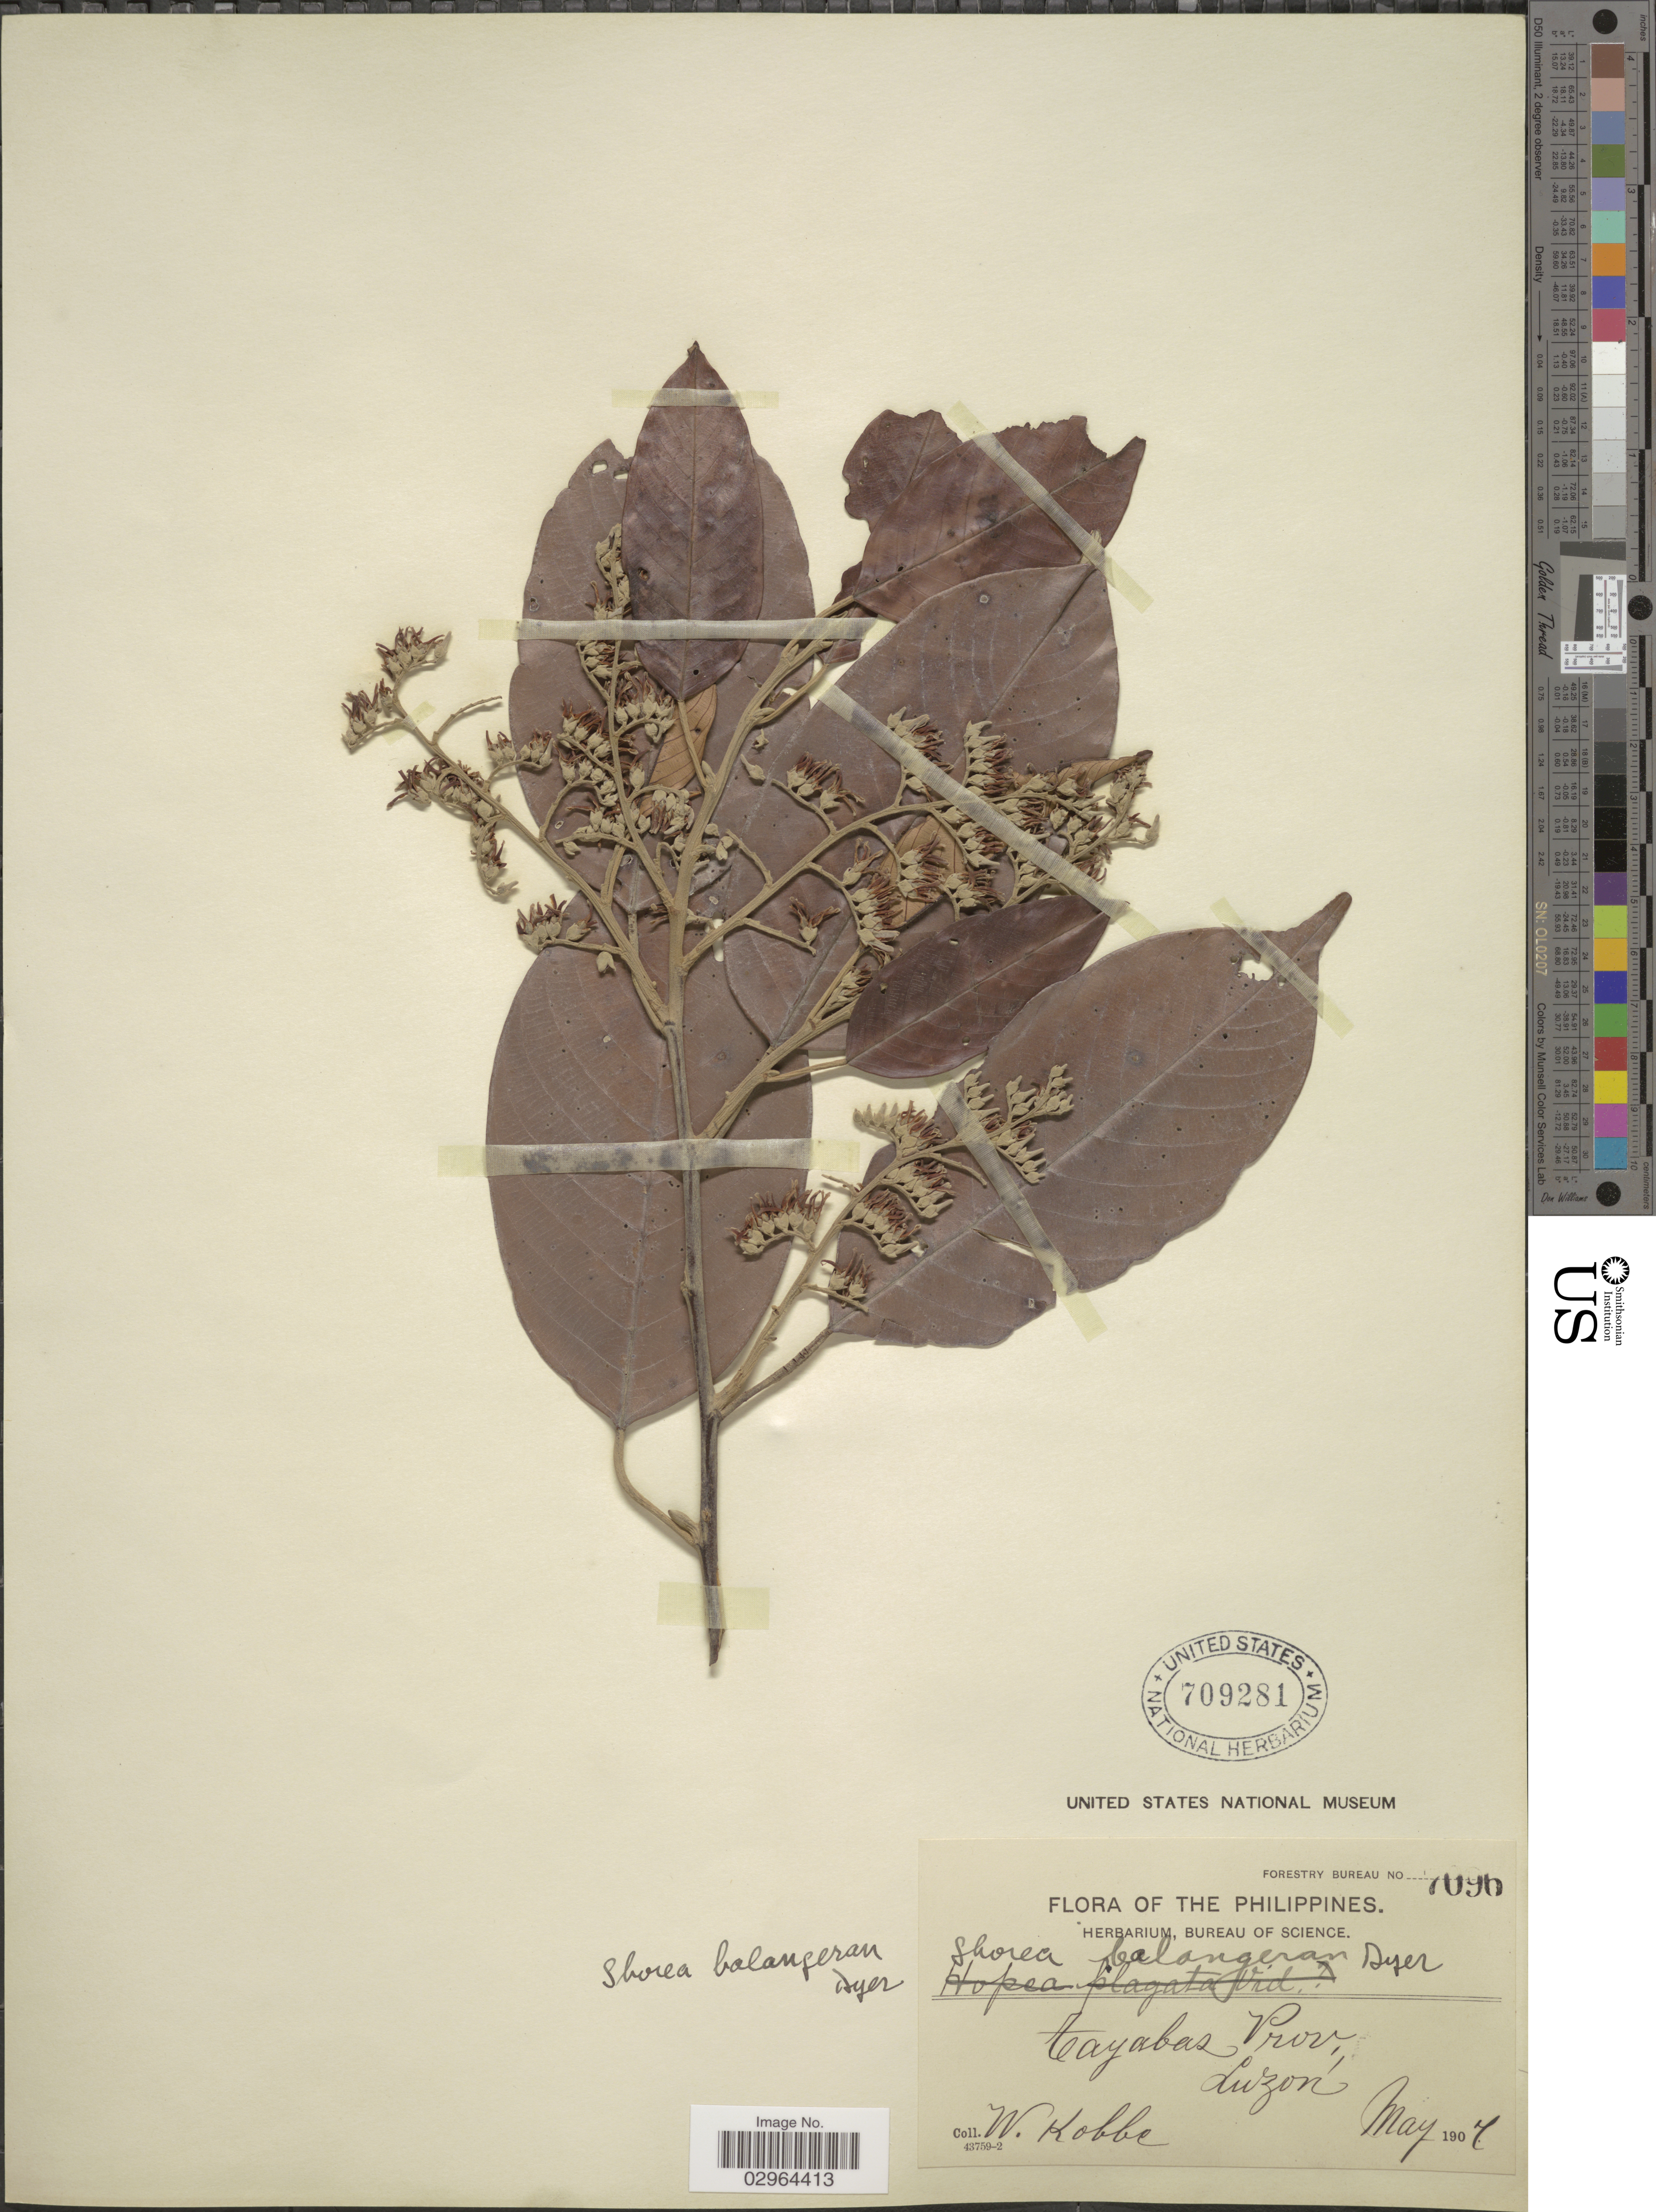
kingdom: Plantae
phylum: Tracheophyta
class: Magnoliopsida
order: Malvales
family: Dipterocarpaceae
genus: Shorea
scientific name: Shorea astylosa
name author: Foxw.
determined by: Strong, Mark T., (BOT), Smithsonian Institution - National Museum of Natural History (UNITED STATES)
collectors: W. Kobbe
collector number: Forestry Bureau 7096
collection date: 1907-05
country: Philippines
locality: Tayabas Prov., Luzon.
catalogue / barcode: US 709281